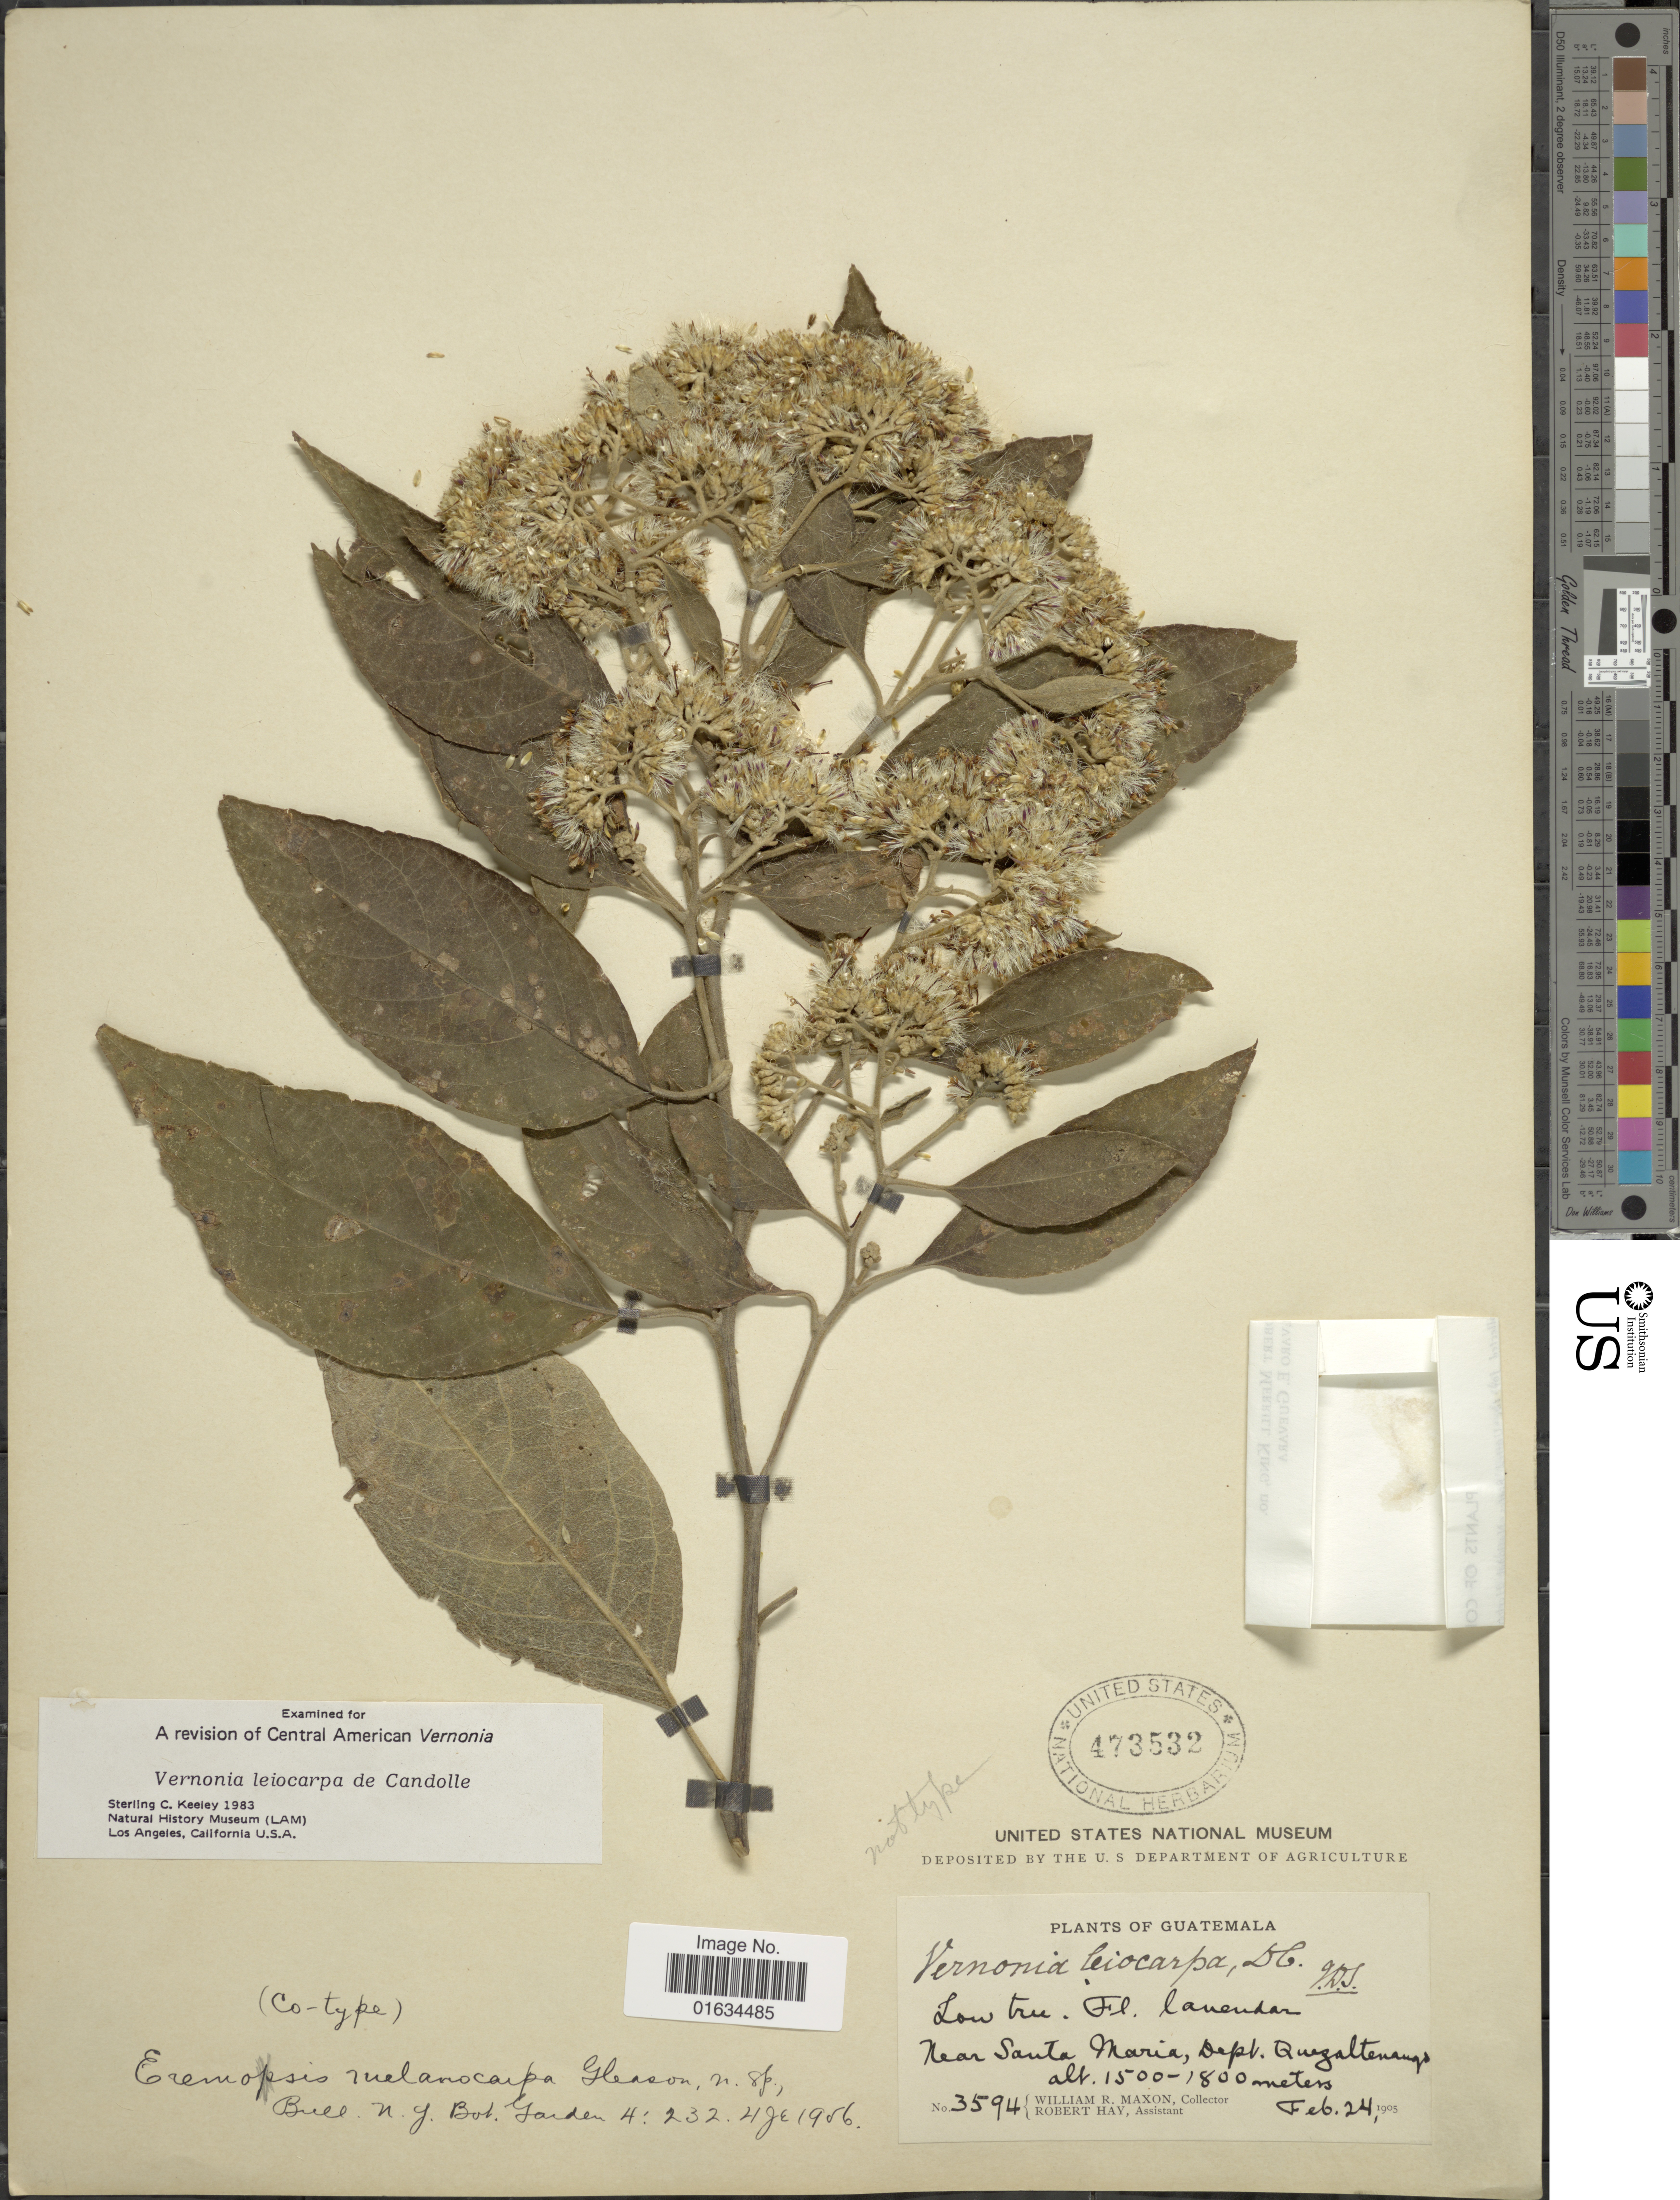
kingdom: Plantae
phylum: Tracheophyta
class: Magnoliopsida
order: Asterales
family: Asteraceae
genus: Eremosis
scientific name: Eremosis leiocarpa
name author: (DC.) Gleason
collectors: W. R. Maxon & R. H. Hay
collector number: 3594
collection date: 1905-02-24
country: Guatemala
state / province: Quetzaltenango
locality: Near Santa Maria.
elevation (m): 1500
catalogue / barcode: US 473532